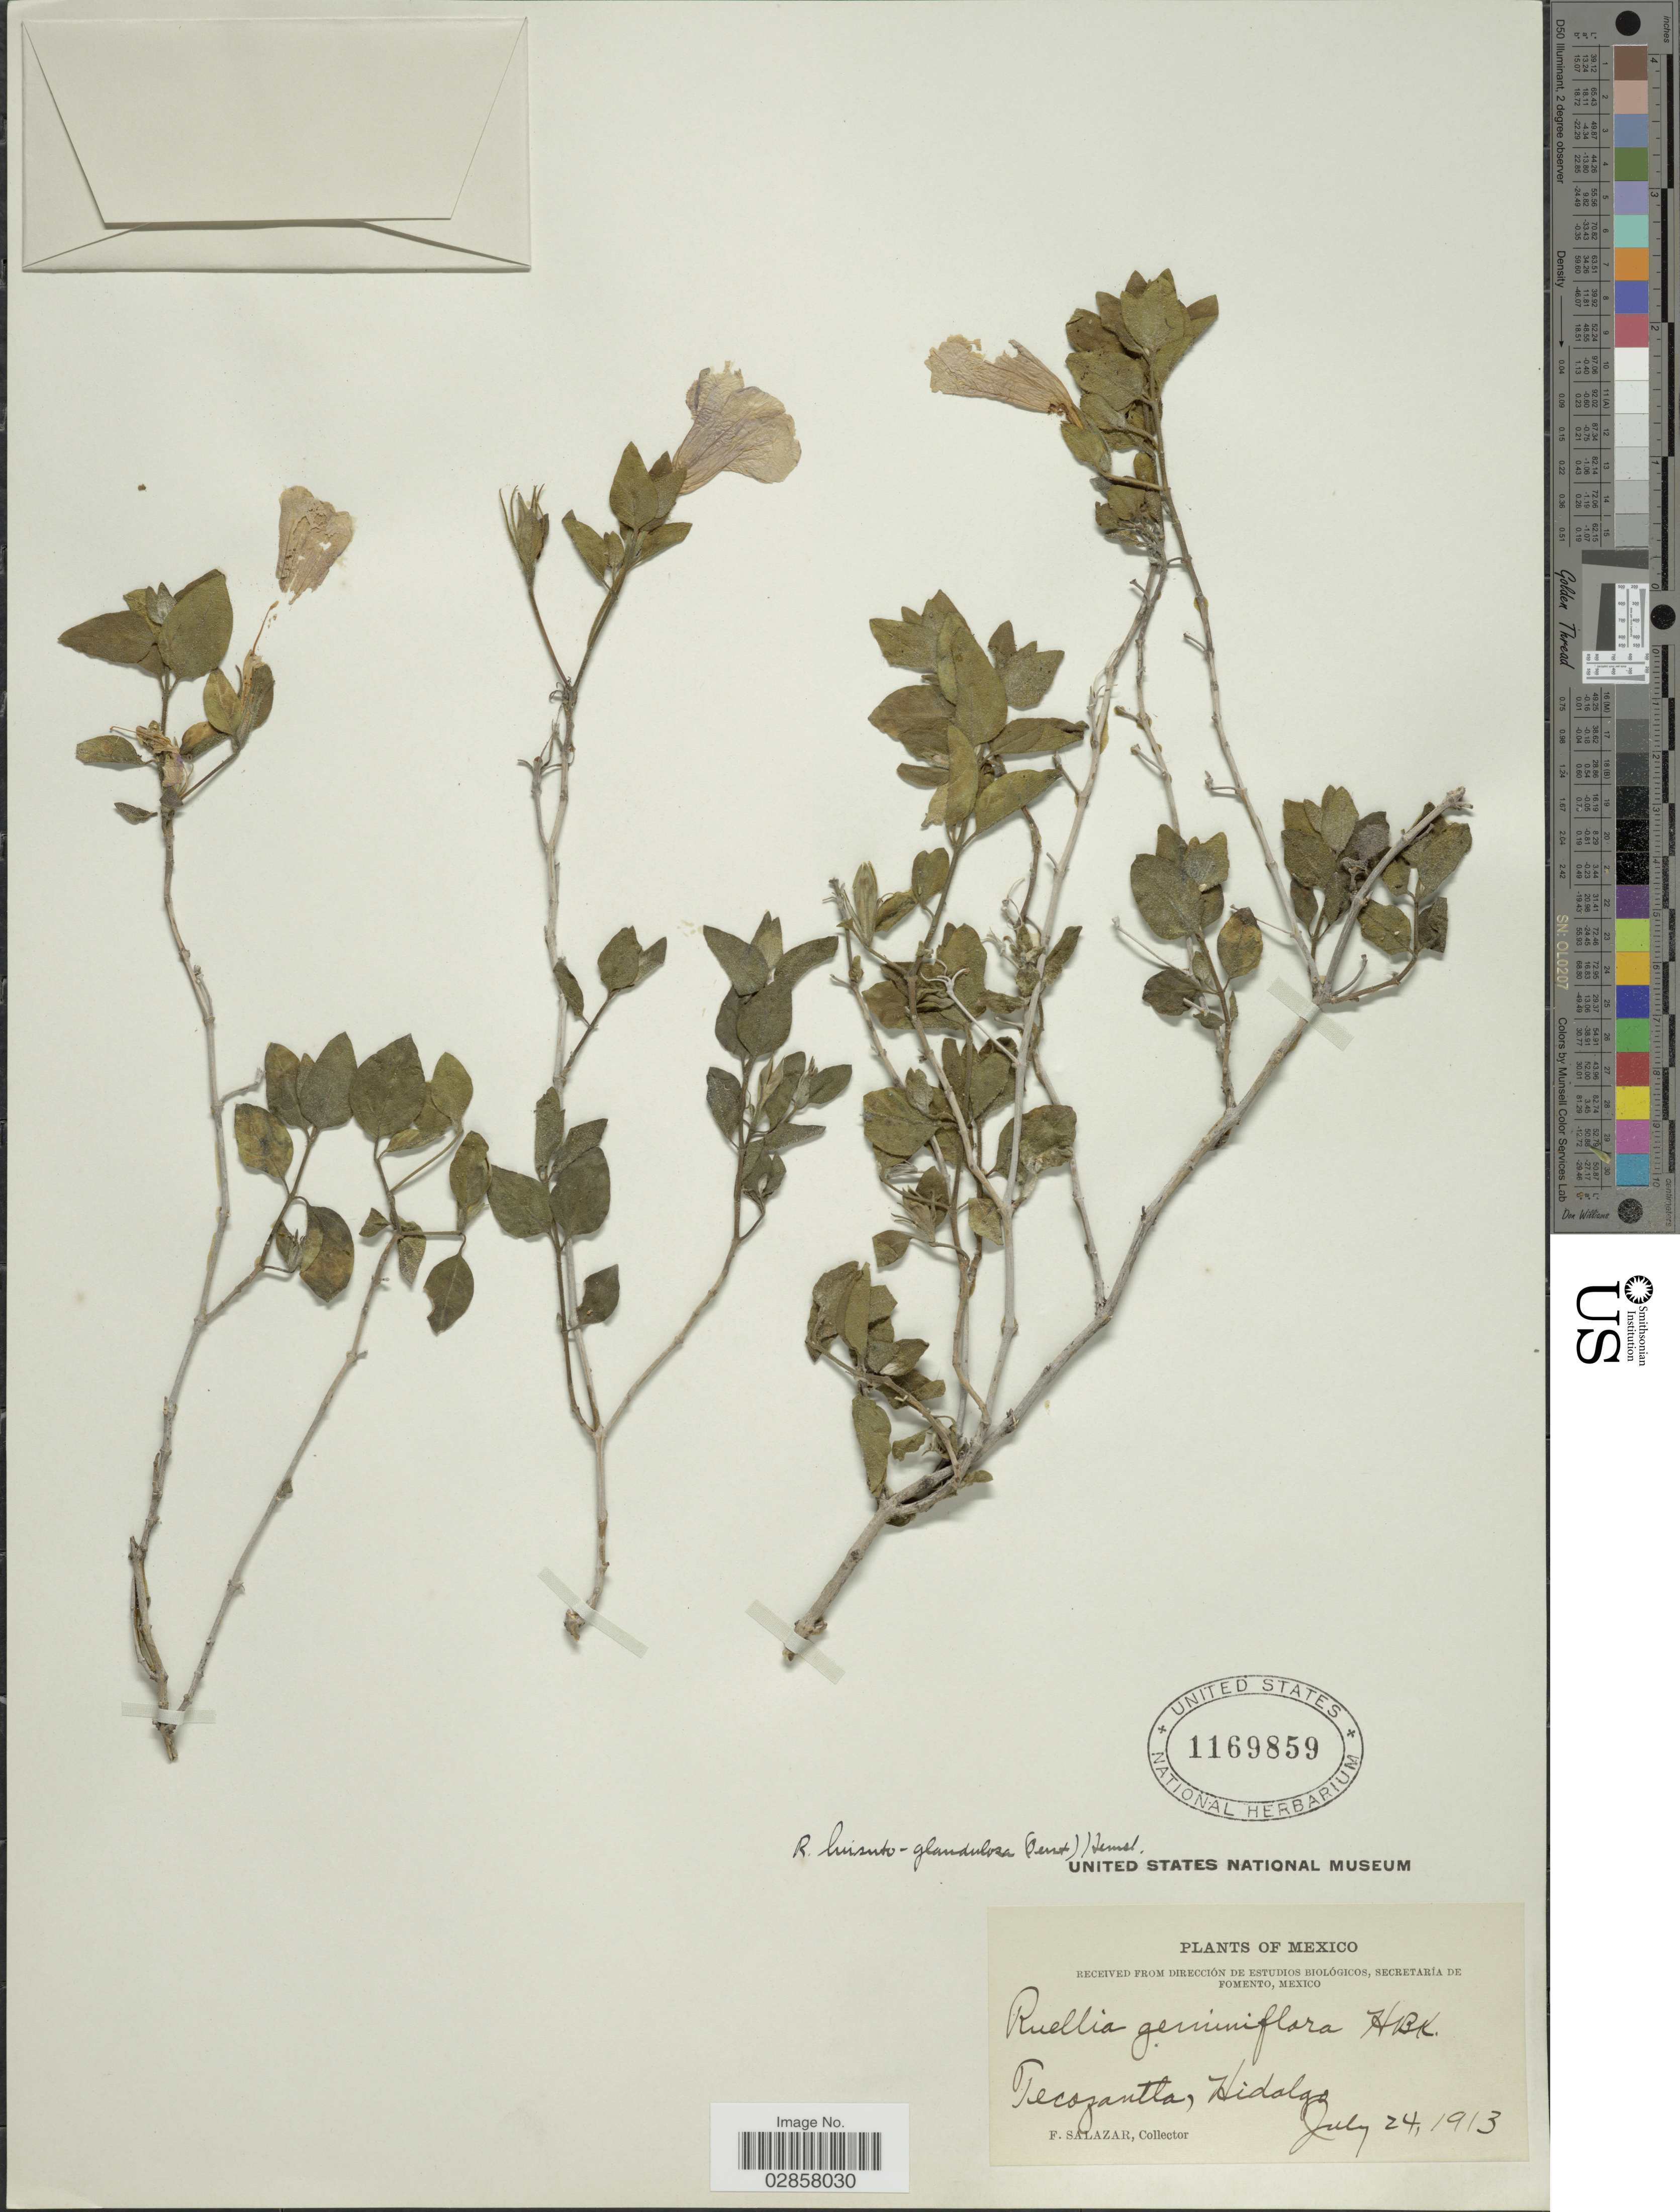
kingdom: Plantae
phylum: Tracheophyta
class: Magnoliopsida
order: Lamiales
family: Acanthaceae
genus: Ruellia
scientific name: Ruellia rosea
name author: (Nees) Hemsl.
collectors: F. Salazar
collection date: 1913-07-24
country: Mexico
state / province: Hidalgo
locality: Tocozantla.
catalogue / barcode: US 1169859